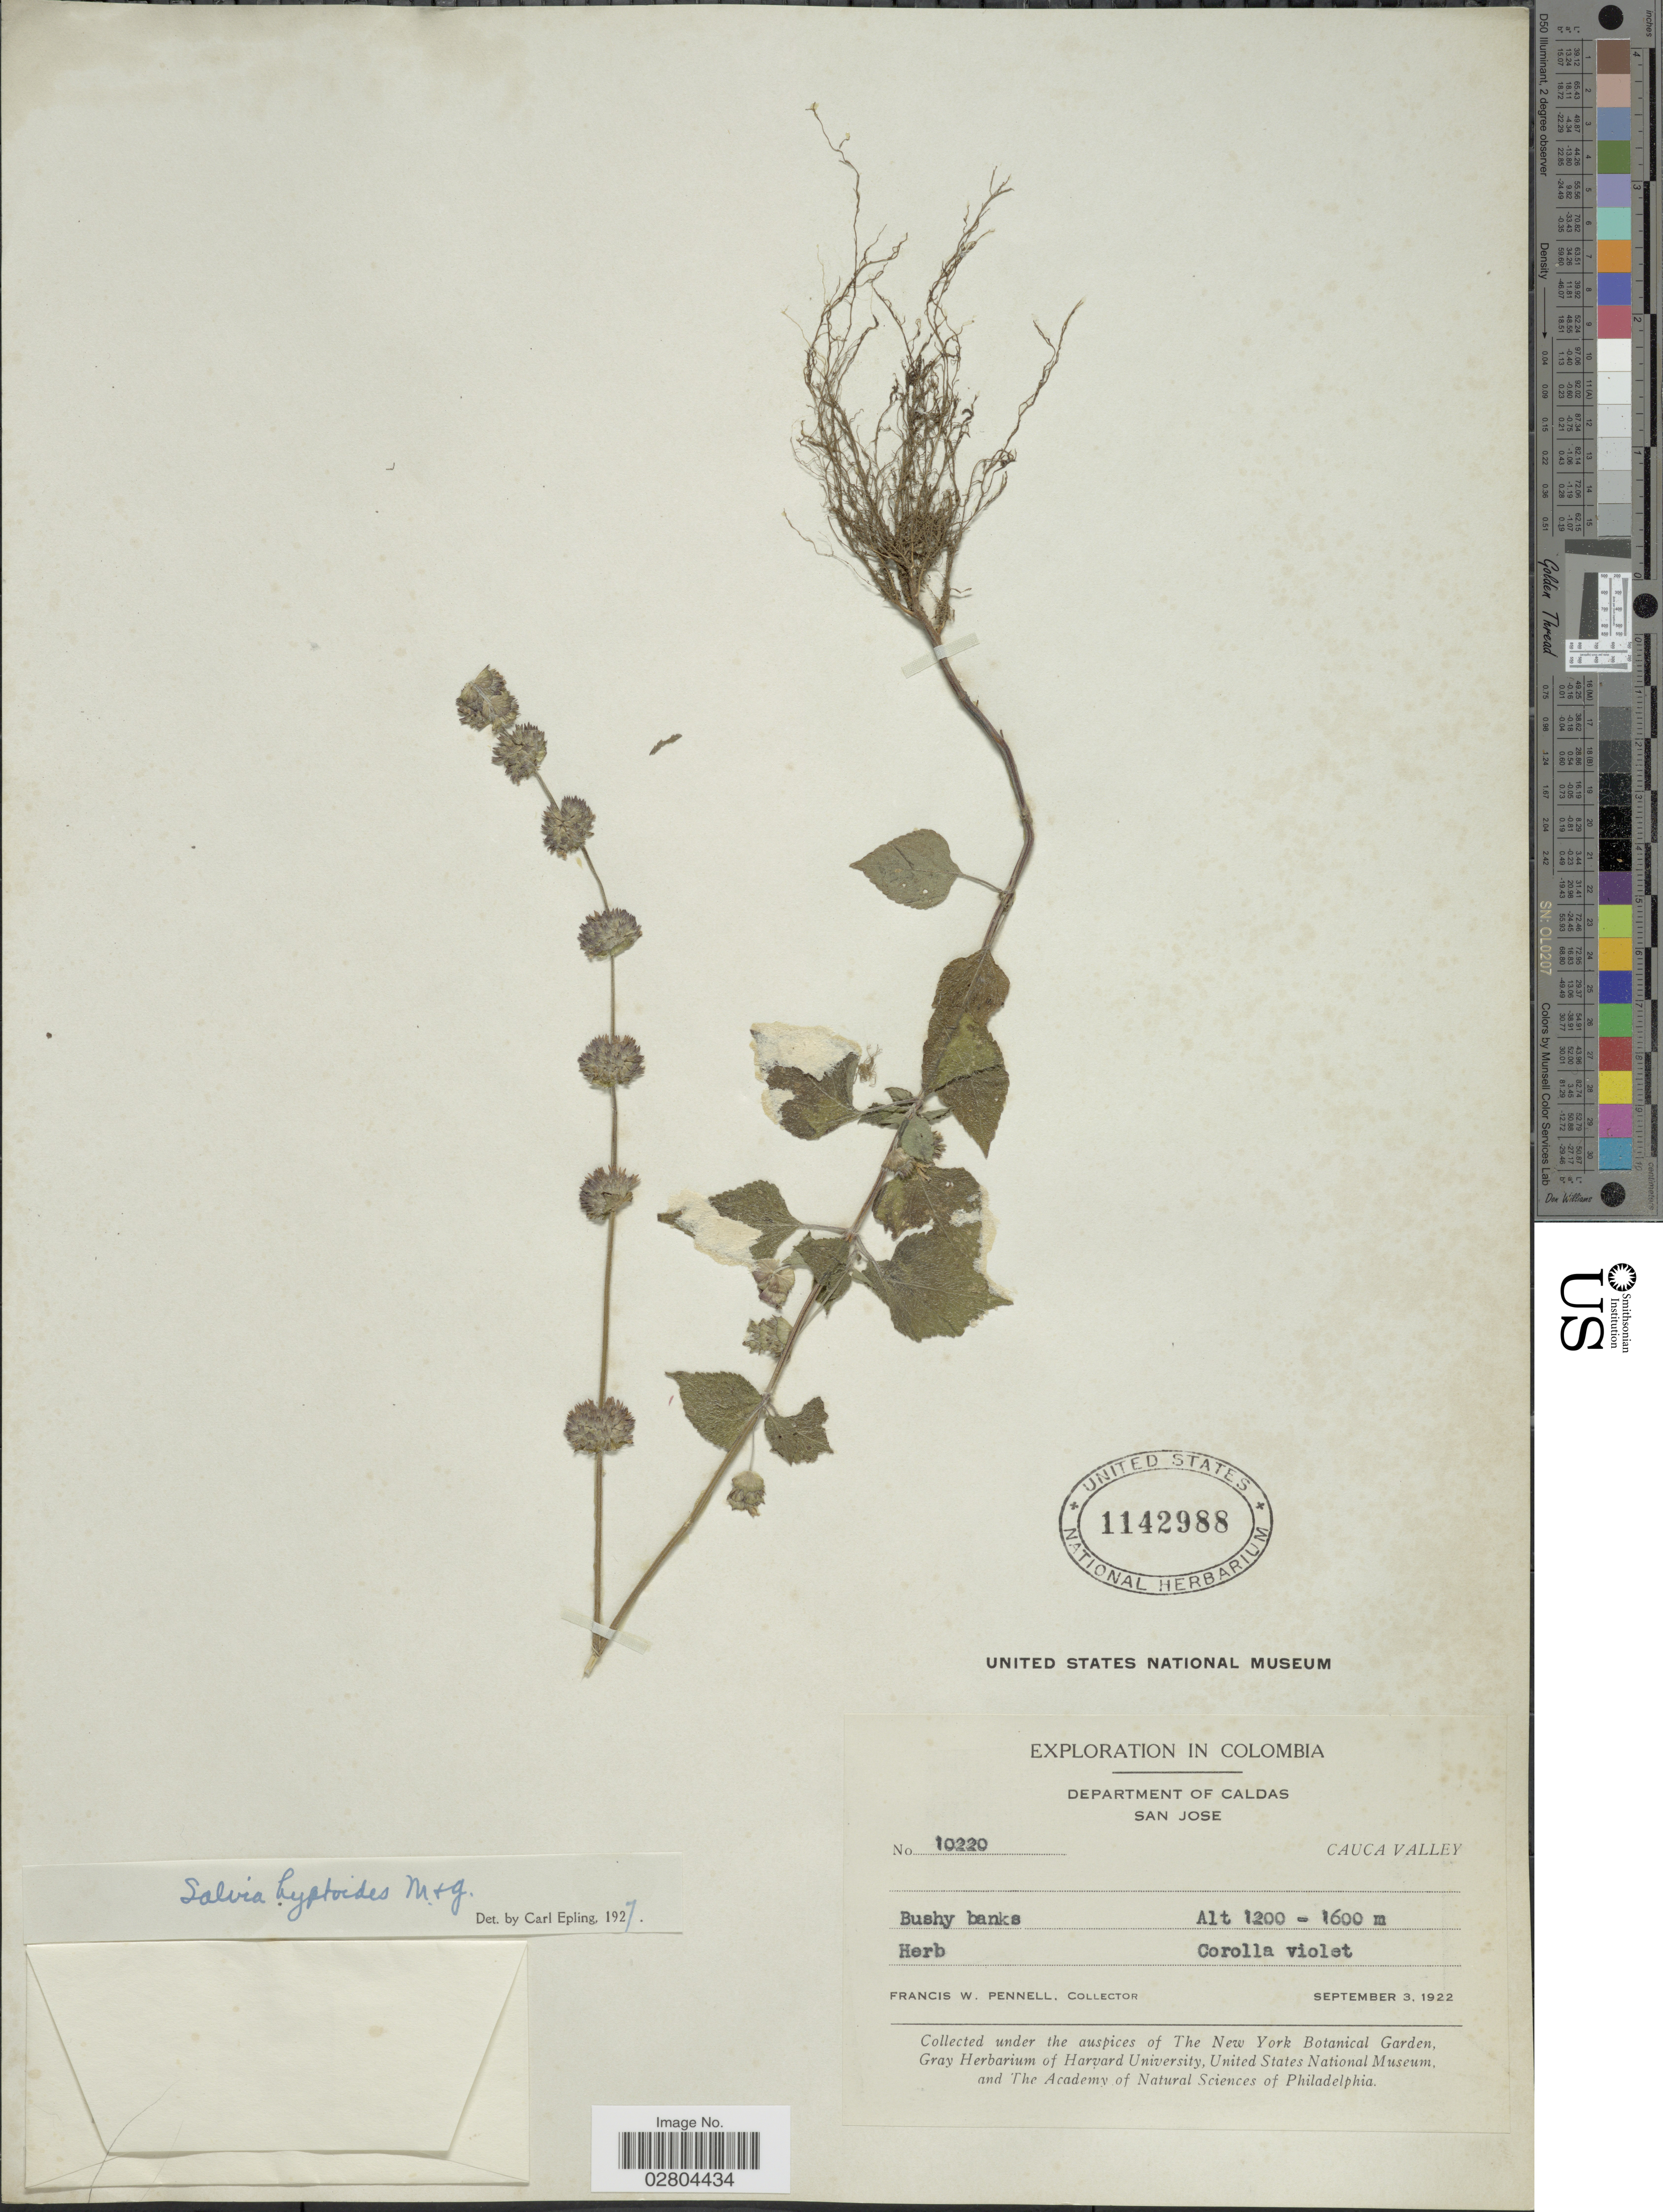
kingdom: Plantae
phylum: Tracheophyta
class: Magnoliopsida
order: Lamiales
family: Lamiaceae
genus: Salvia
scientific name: Salvia lasiocephala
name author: Hook. & Arn.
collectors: F. W. Pennell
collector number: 10220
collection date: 1922-09-03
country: Colombia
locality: Department of Caldas. San Jose. Cauca Valley.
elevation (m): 1200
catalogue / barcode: US 1142988